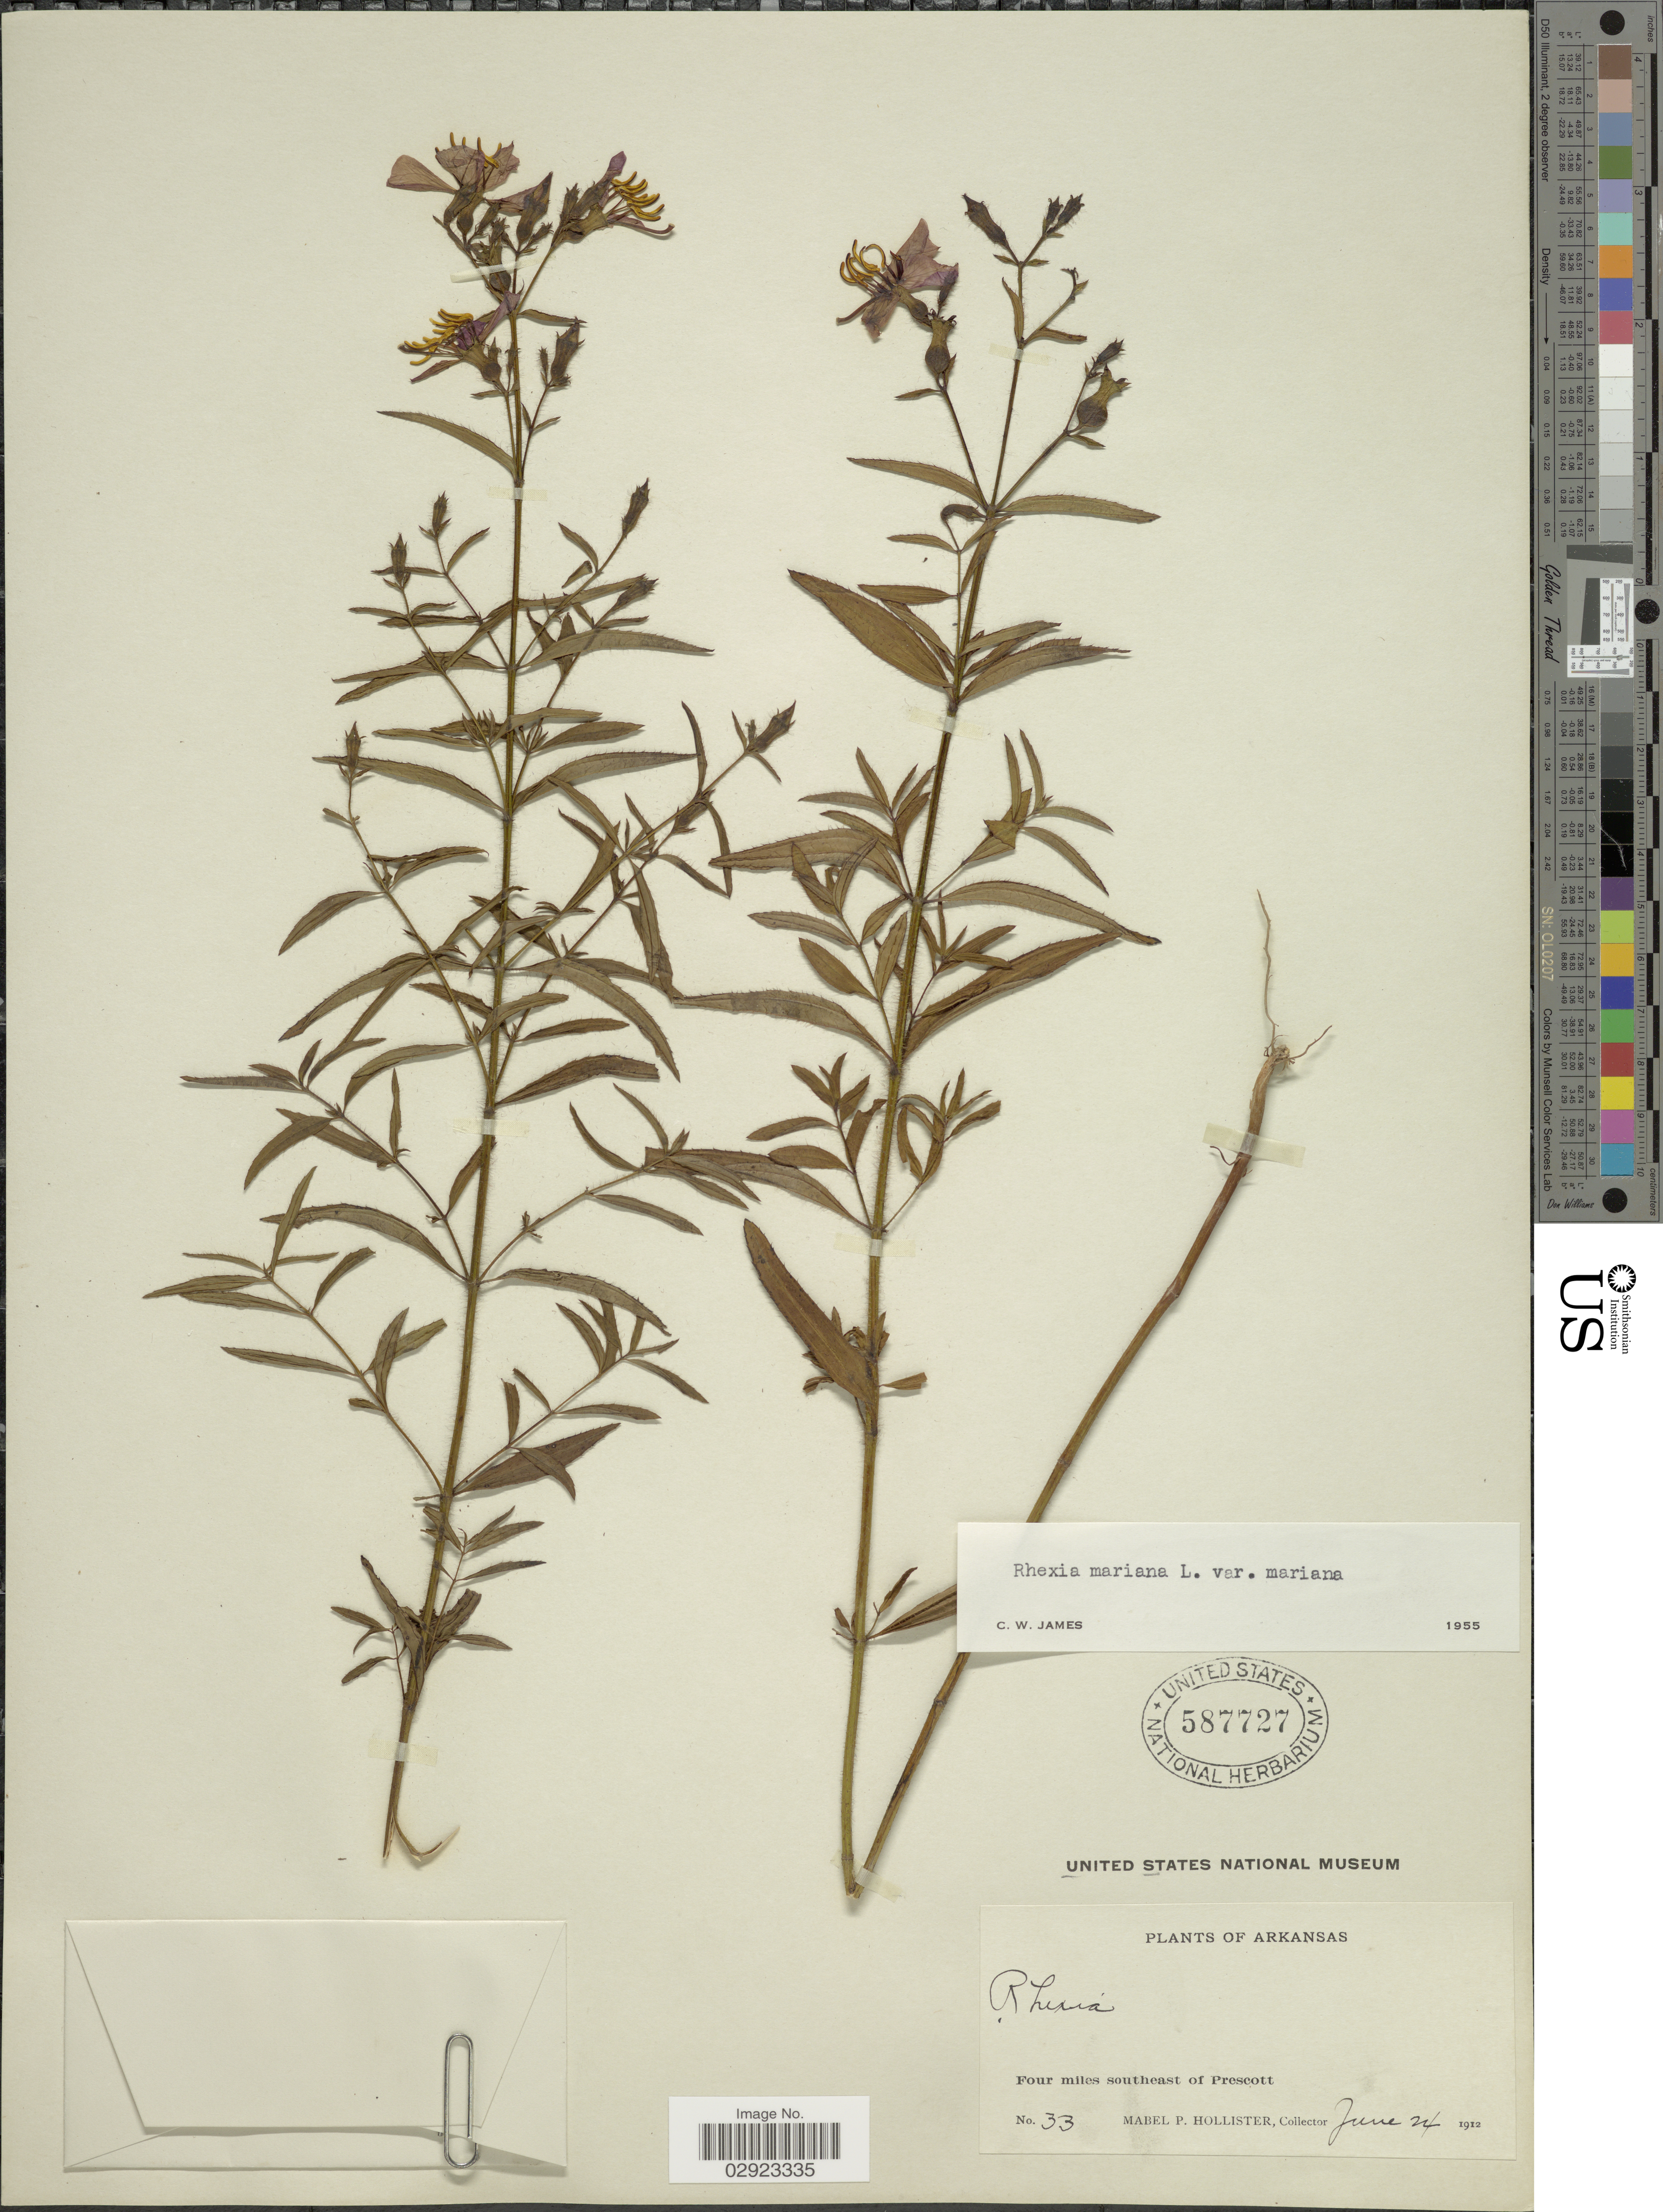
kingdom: Plantae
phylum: Tracheophyta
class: Magnoliopsida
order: Myrtales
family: Melastomataceae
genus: Rhexia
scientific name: Rhexia mariana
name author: L.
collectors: M. Hollister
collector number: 33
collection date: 1912-06-24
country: United States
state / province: Arkansas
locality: Four miles southeast of Prescott.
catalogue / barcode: US 587727